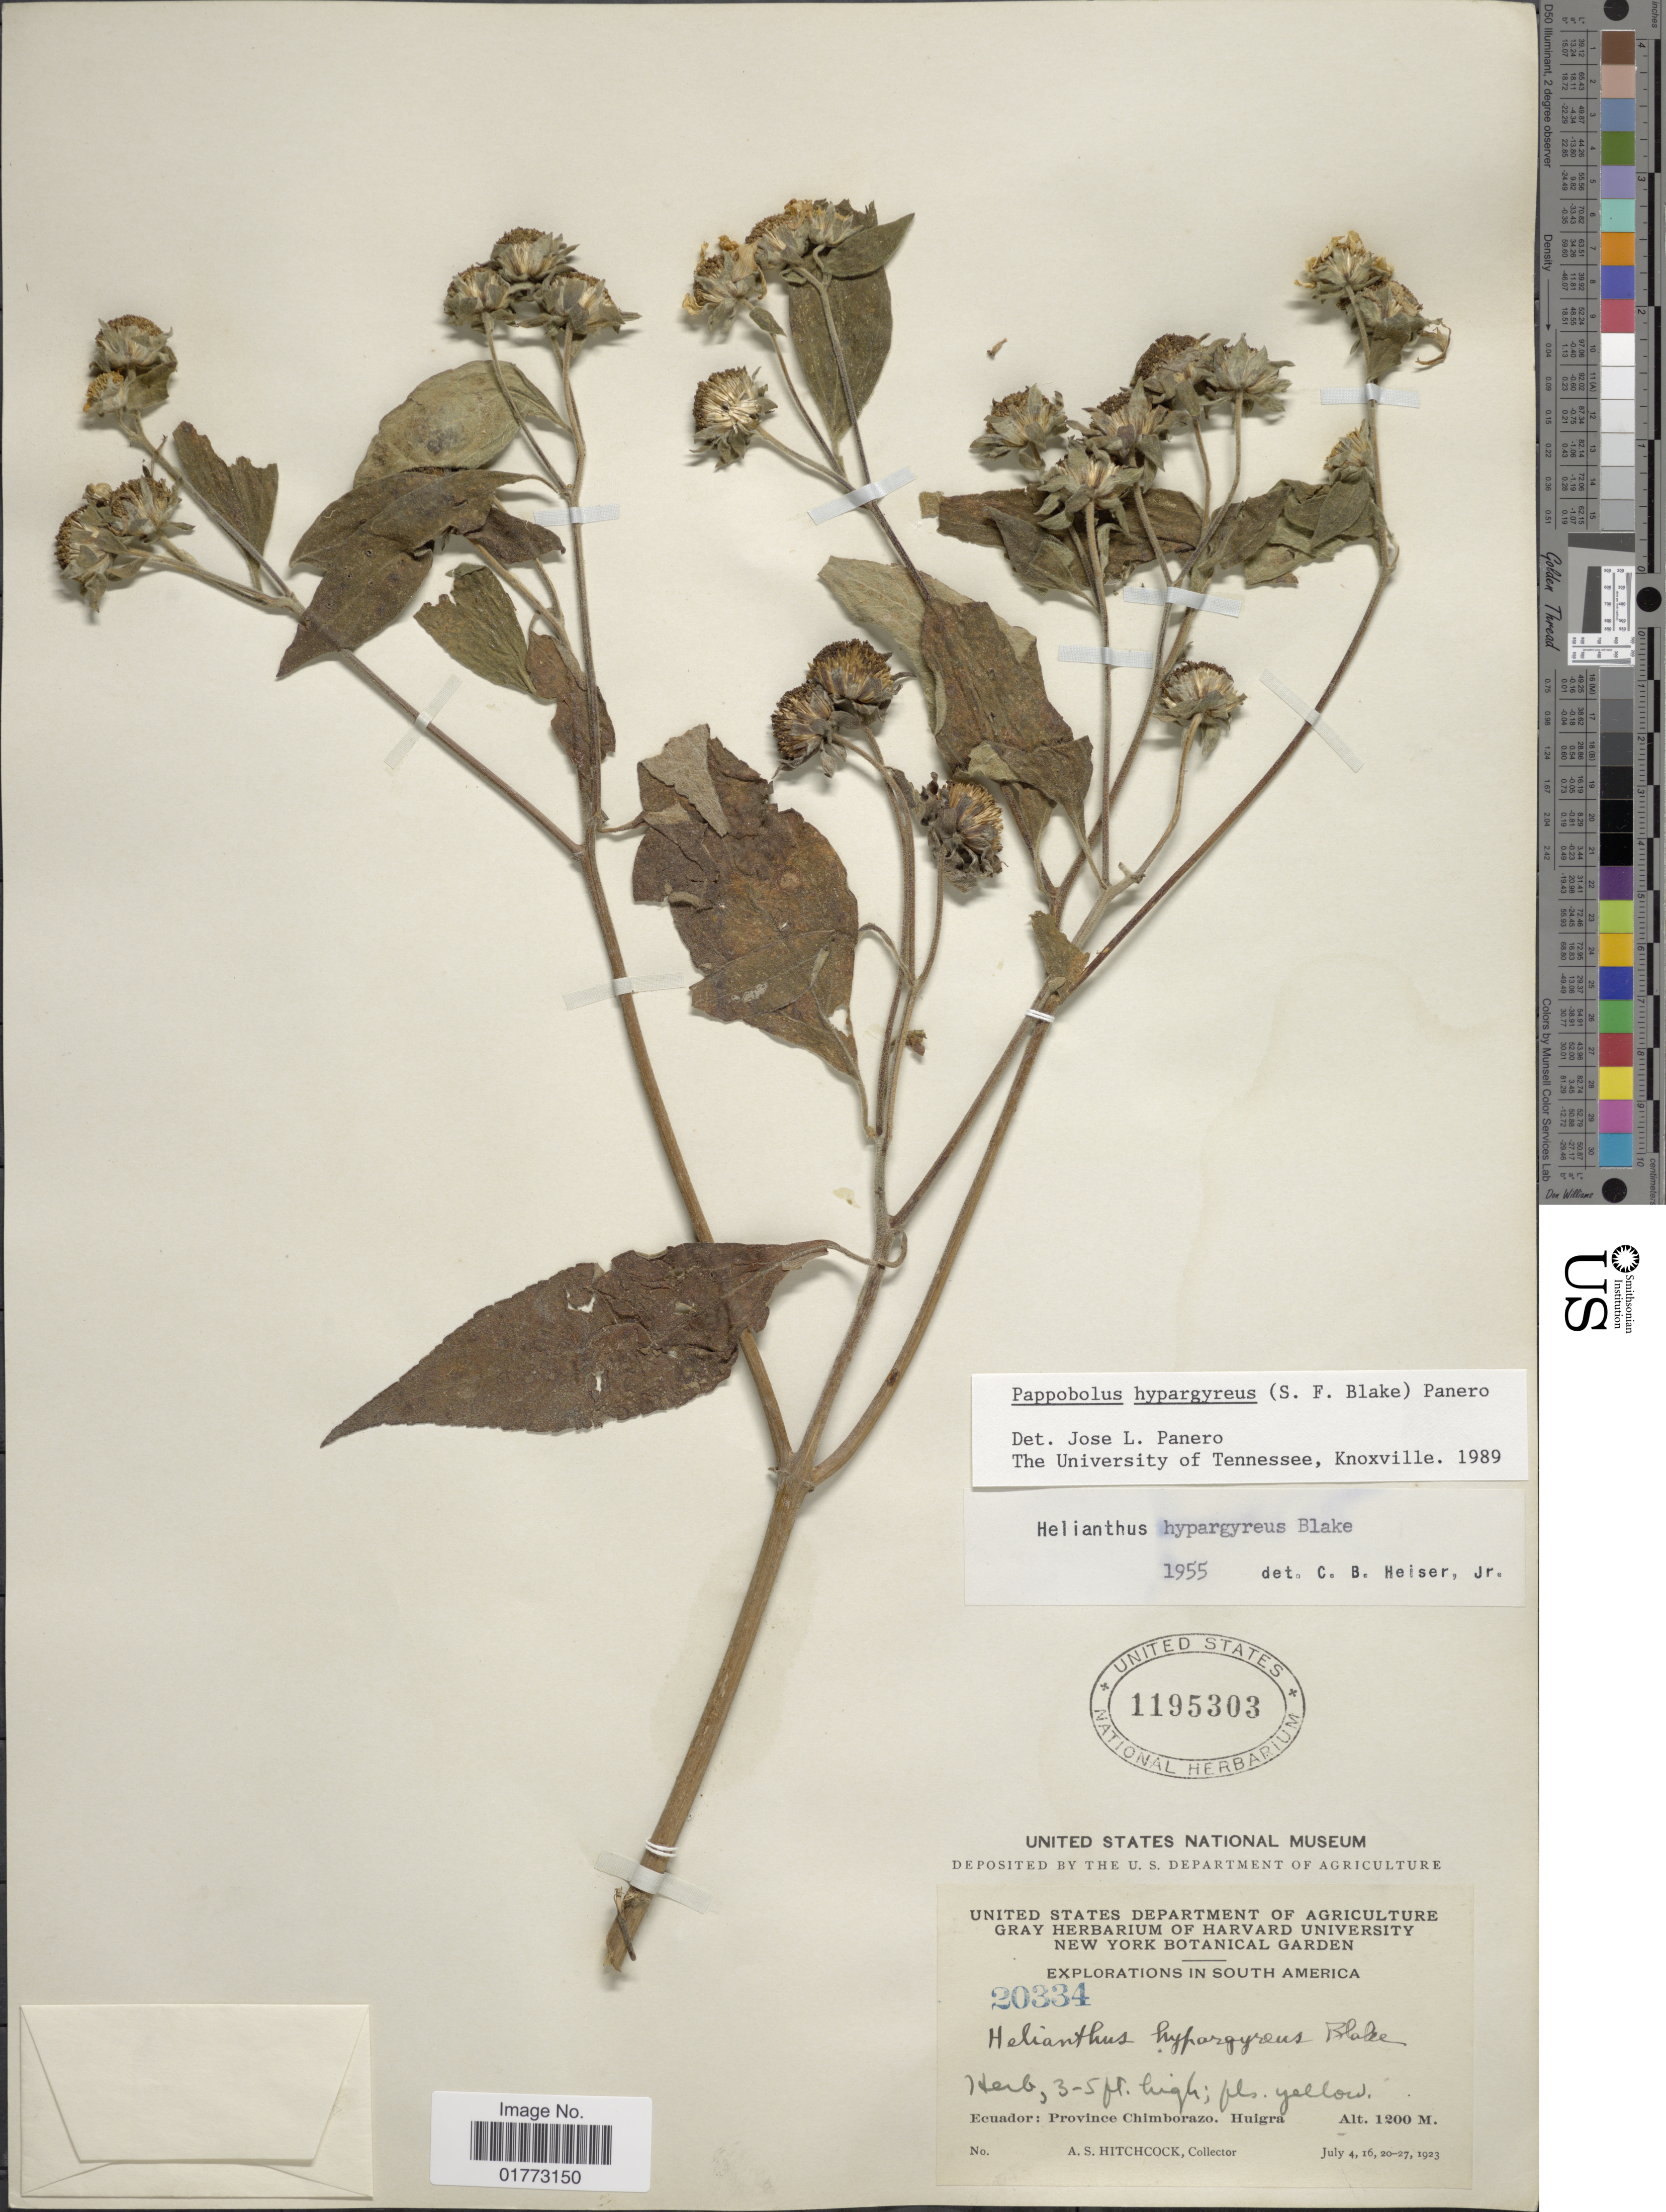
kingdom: Plantae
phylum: Tracheophyta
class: Magnoliopsida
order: Asterales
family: Asteraceae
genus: Pappobolus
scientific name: Pappobolus hypargyreus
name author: (S.F. Blake) Panero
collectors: A. S. Hitchcock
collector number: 20334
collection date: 1923-07-04/1923-07-27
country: Ecuador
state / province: Chimborazo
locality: Huigra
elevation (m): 1200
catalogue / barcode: US 1195303